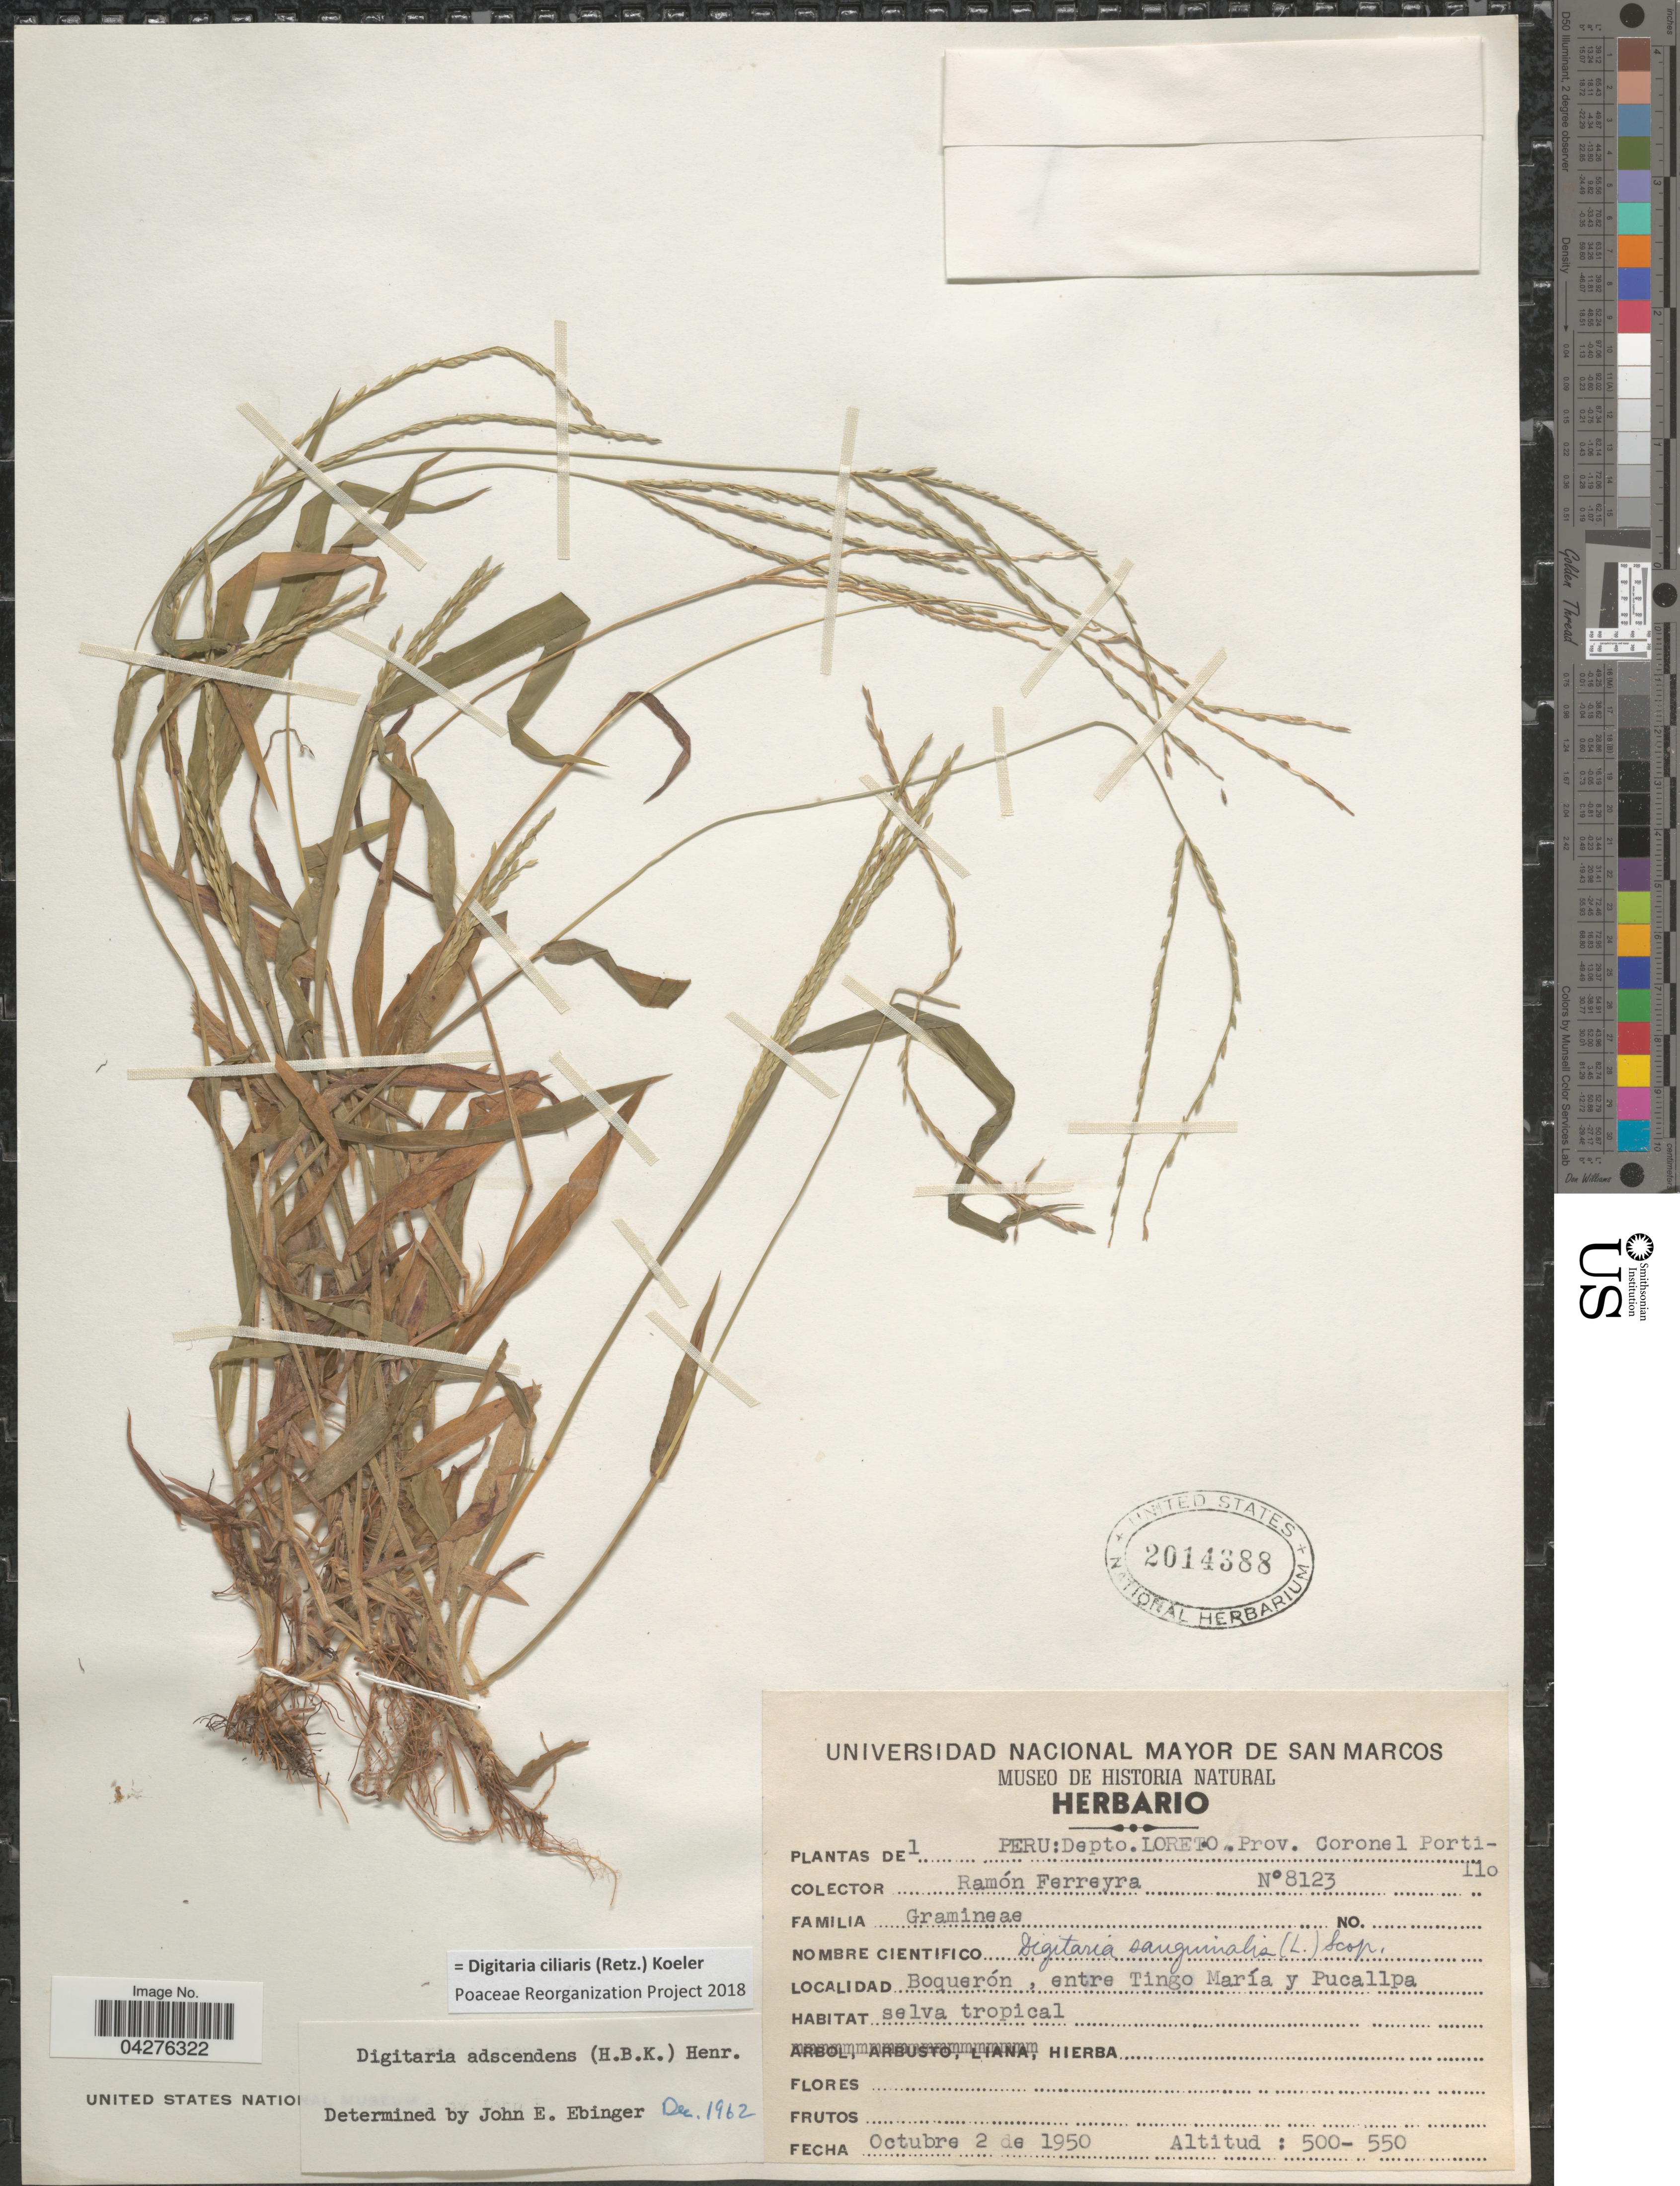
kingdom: Plantae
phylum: Tracheophyta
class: Liliopsida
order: Poales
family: Poaceae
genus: Digitaria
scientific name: Digitaria ciliaris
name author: (Retz.) Koeler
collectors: R. A. Ferreyra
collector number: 8123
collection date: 1950-10-02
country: Peru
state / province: Loreto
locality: Depto. Loreto. Prov. Coronel Portillo. Boquerón, entre Tingo María y Pucallpa. Selva tropical.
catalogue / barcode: US 2014388